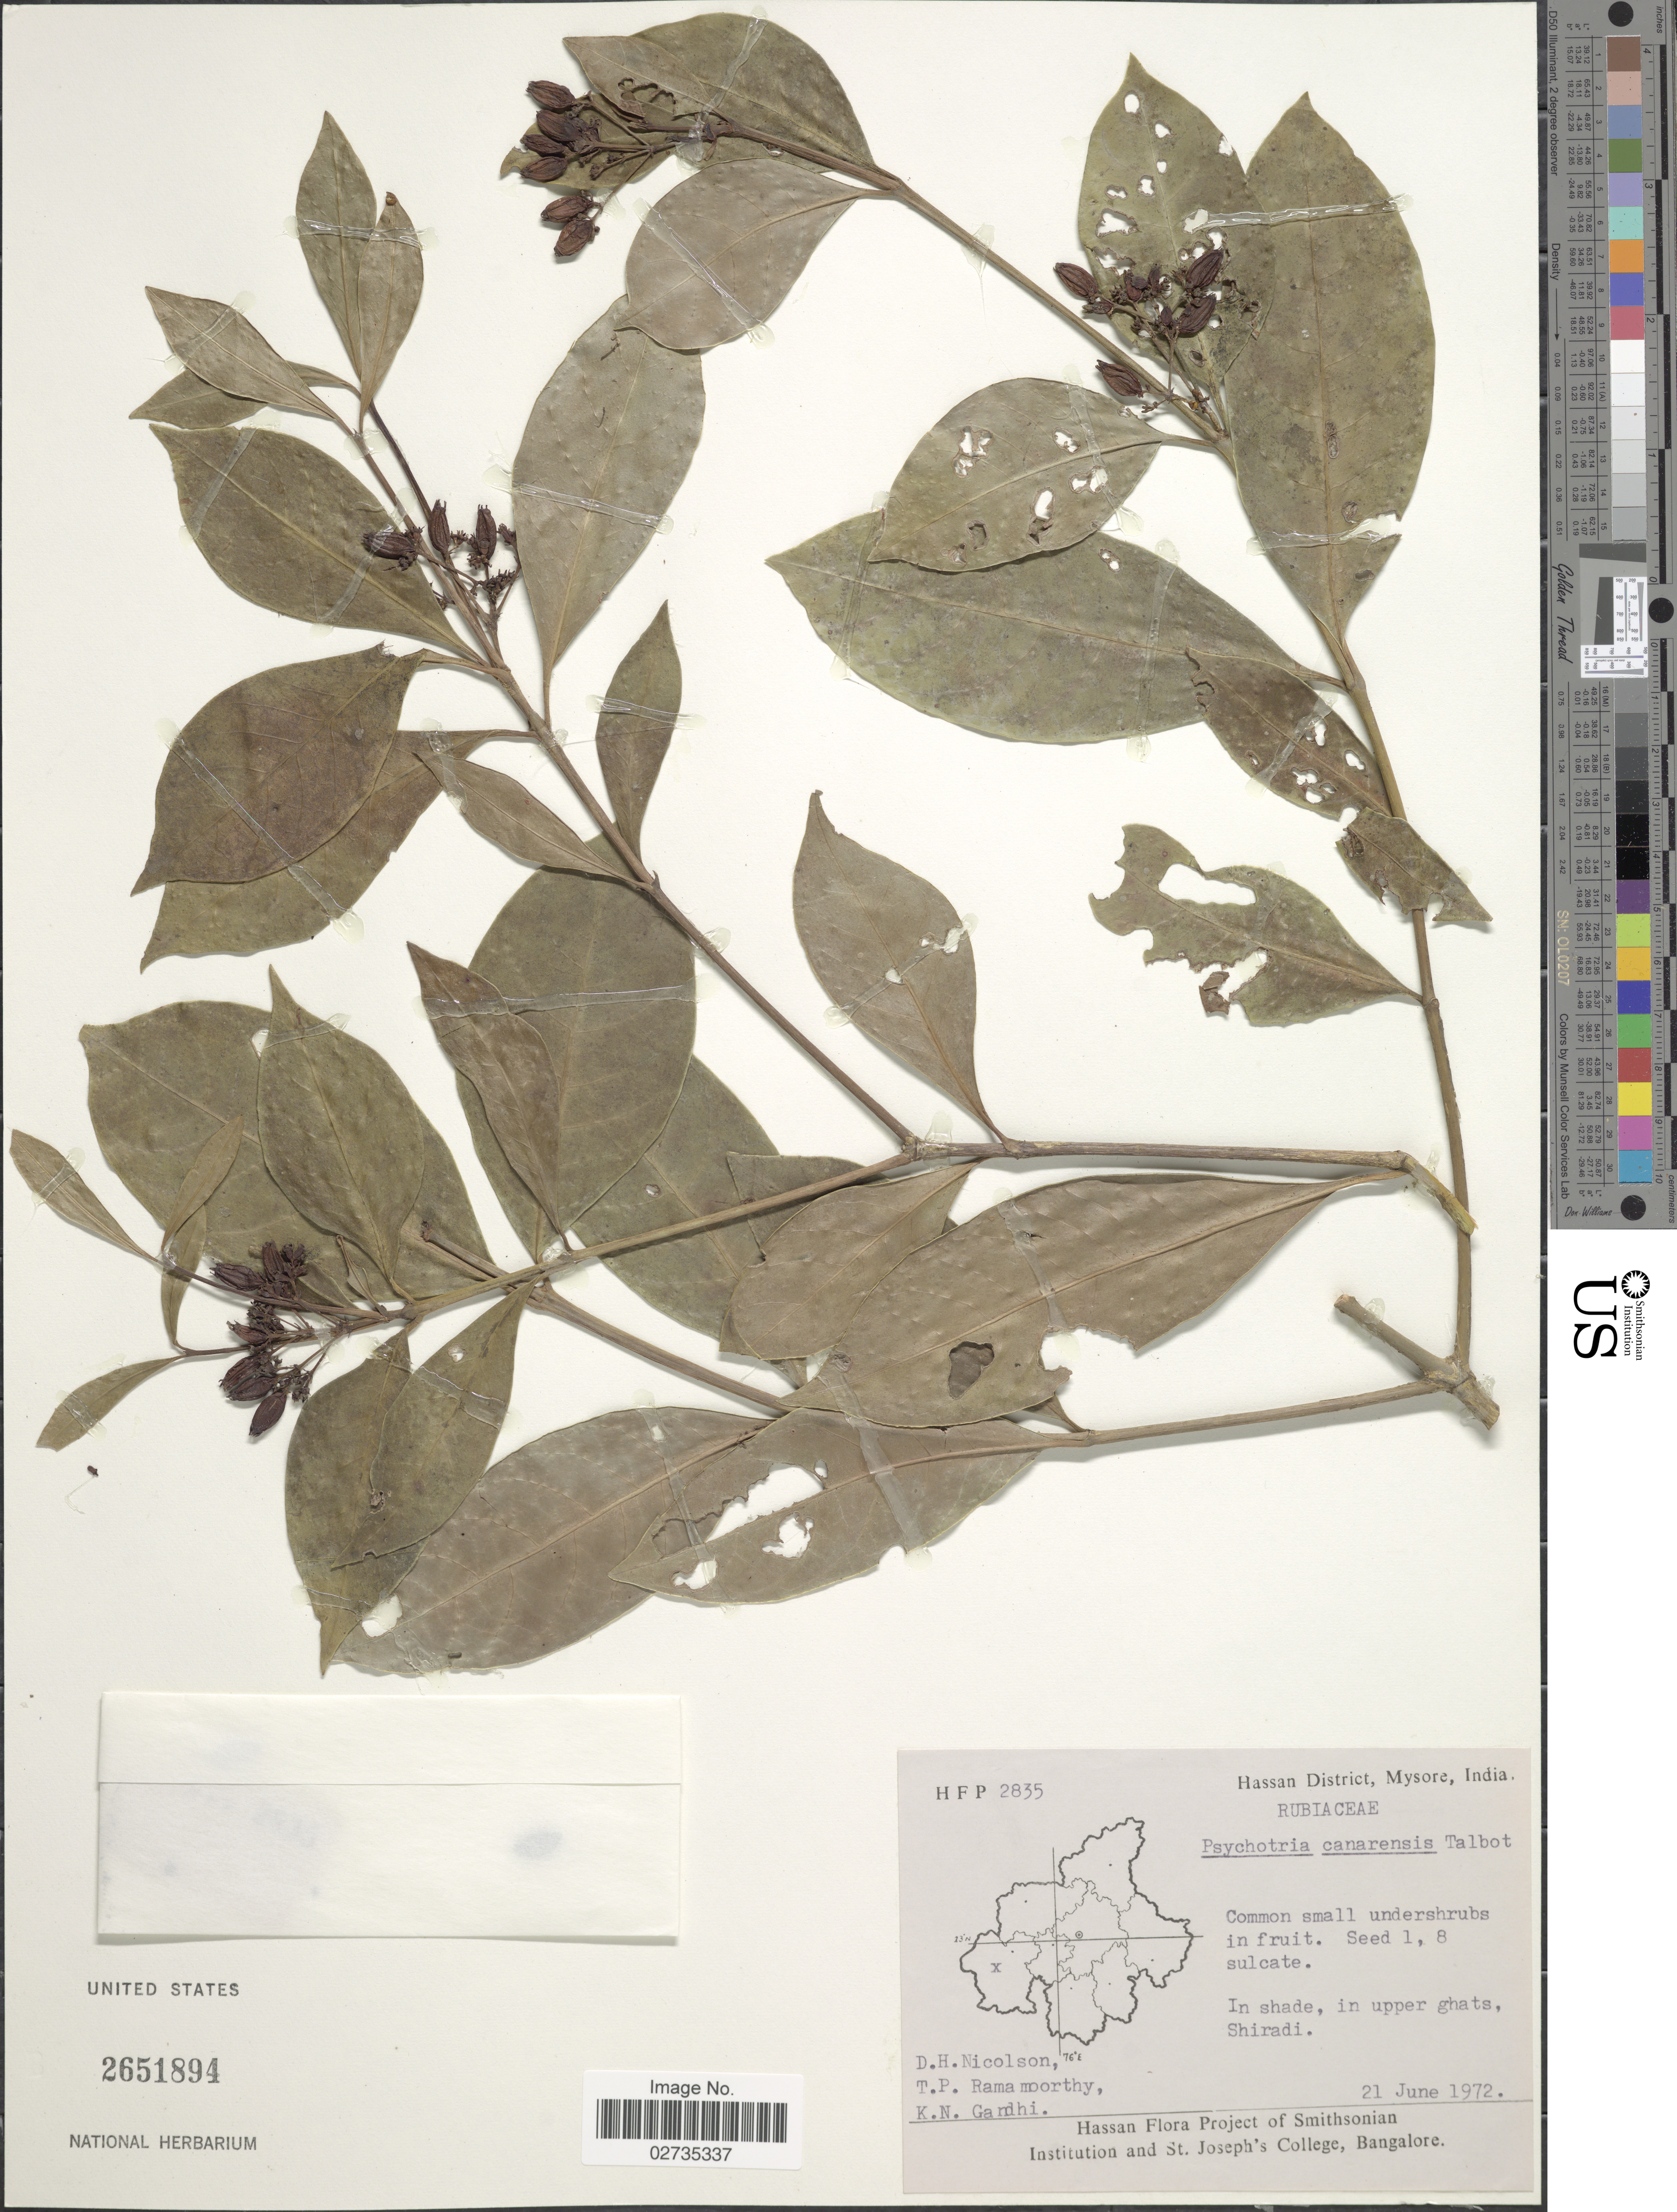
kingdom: Plantae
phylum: Tracheophyta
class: Magnoliopsida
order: Gentianales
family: Rubiaceae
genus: Psychotria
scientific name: Psychotria canarensis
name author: Talbot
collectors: D. H. Nicolson, T. P. Ramamoorthy & K. N. Gandhi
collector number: HFP 2835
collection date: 1972-06-21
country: India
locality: Hassan District, Mysore, India, Kempuhle, In shade, in upper ghats, Shiradi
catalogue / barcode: US 2651894